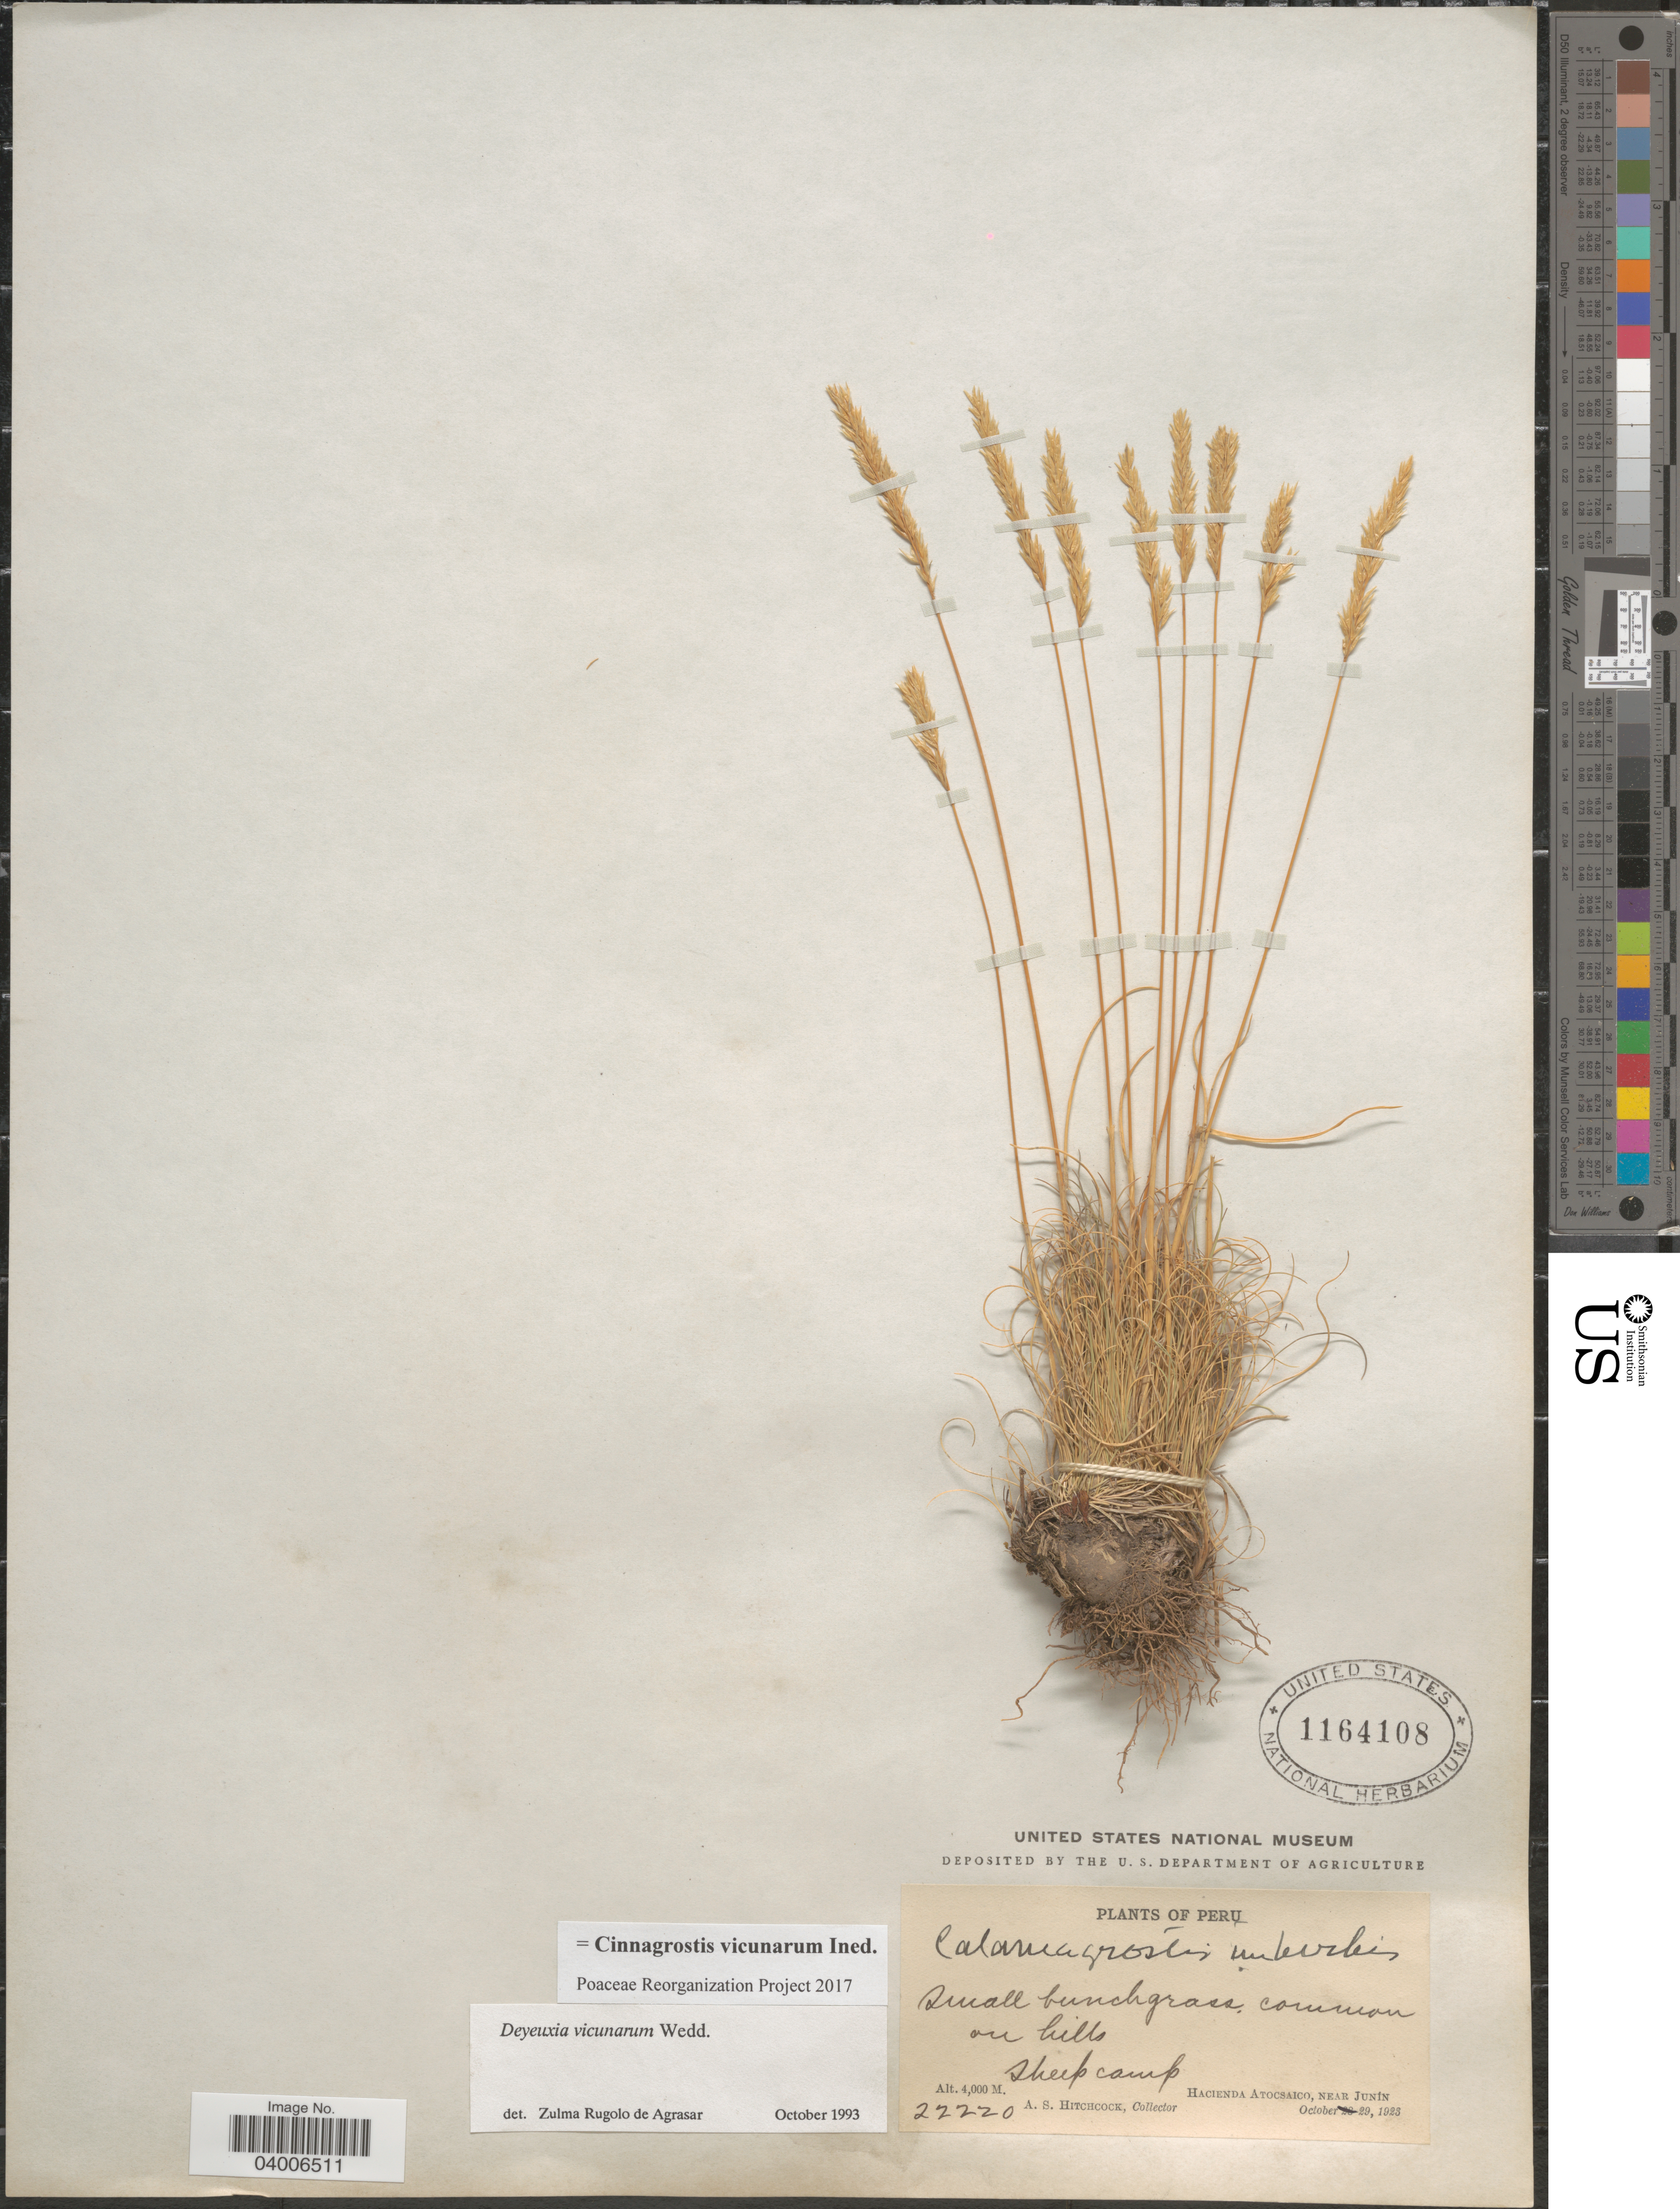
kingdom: Plantae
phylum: Tracheophyta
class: Liliopsida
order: Poales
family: Poaceae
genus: Cinnagrostis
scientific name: Cinnagrostis vicunarum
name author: (Wedd.) P.M. Peterson et al.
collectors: A. S. Hitchcock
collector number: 22220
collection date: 1923-10-29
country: Peru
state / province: Junín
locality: Small bunchgrass on hills. Sheep camp. Hacienda Atocsaico, near Junín.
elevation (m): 4000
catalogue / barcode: US 1164108